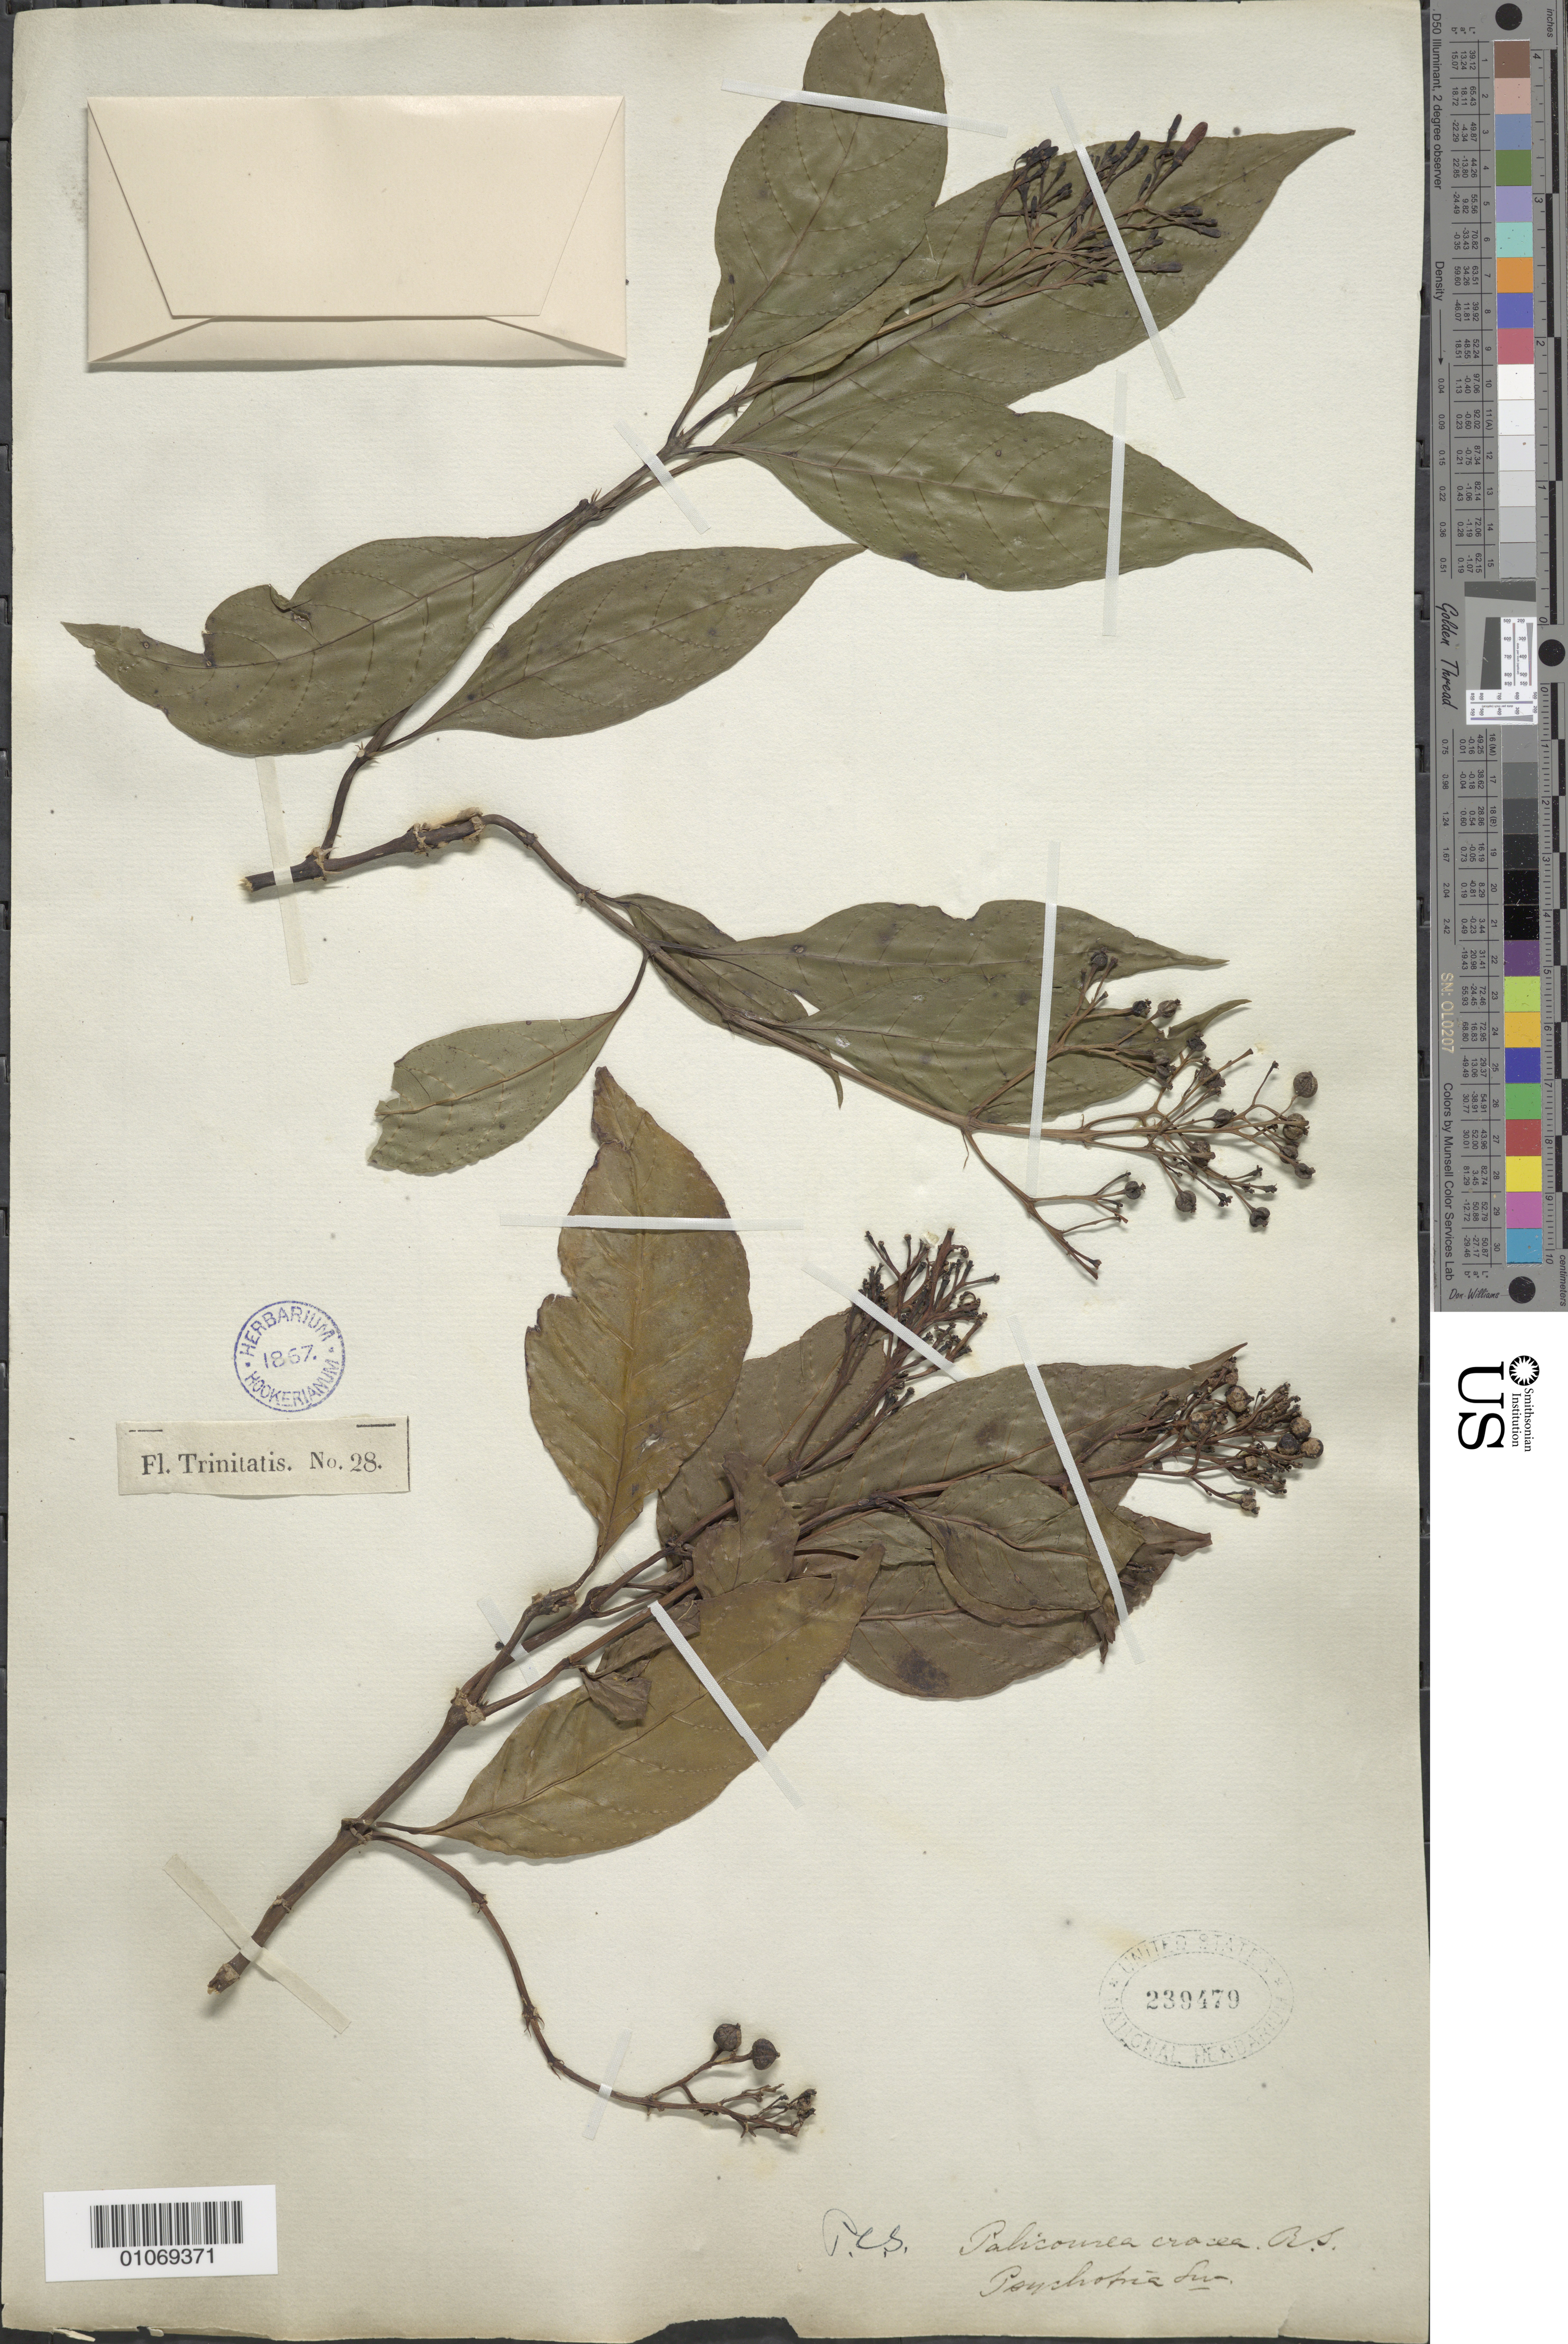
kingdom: Plantae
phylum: Tracheophyta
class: Magnoliopsida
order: Gentianales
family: Rubiaceae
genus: Palicourea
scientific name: Palicourea crocea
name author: (Sw.) Schult.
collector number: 28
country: Trinidad and Tobago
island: Trinidad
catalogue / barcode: US 239479